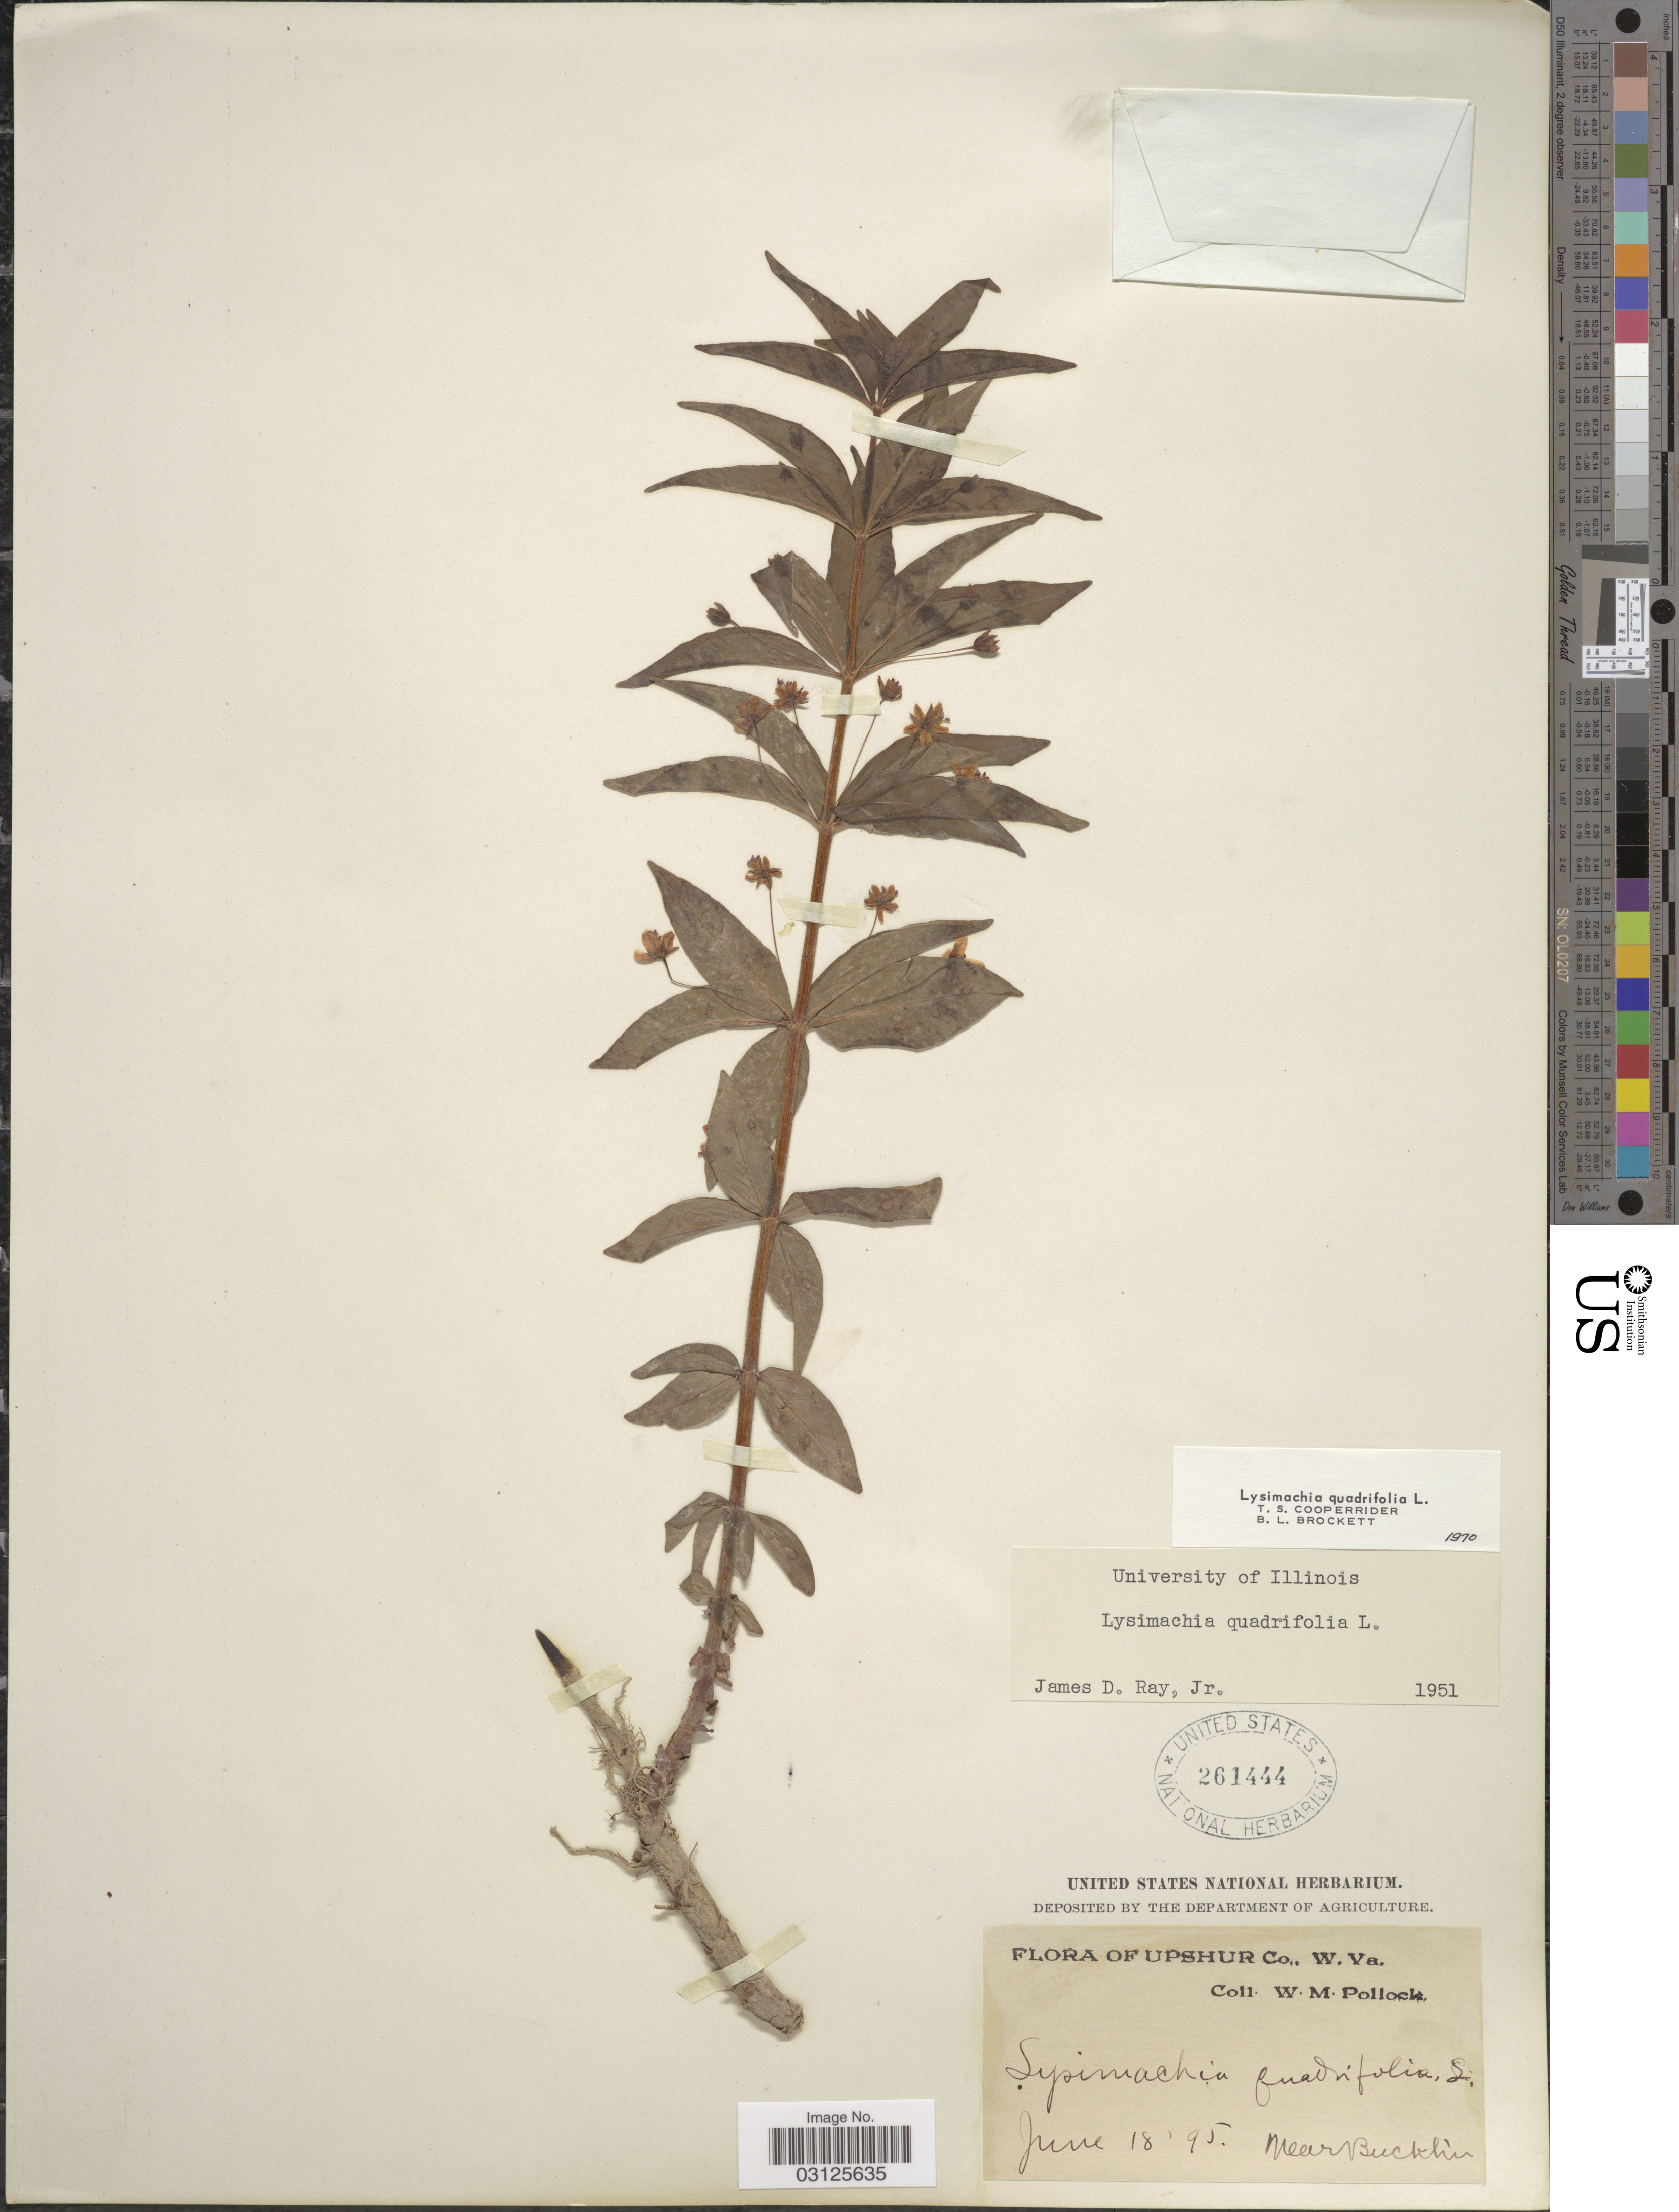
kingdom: Plantae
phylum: Tracheophyta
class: Magnoliopsida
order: Ericales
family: Primulaceae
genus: Lysimachia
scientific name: Lysimachia quadrifolia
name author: L.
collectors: W. M. Pollock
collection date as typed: Transcribed d/m/y: 18/6/95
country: United States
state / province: West Virginia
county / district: Upshur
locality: Near Bucklin.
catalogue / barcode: US 261444